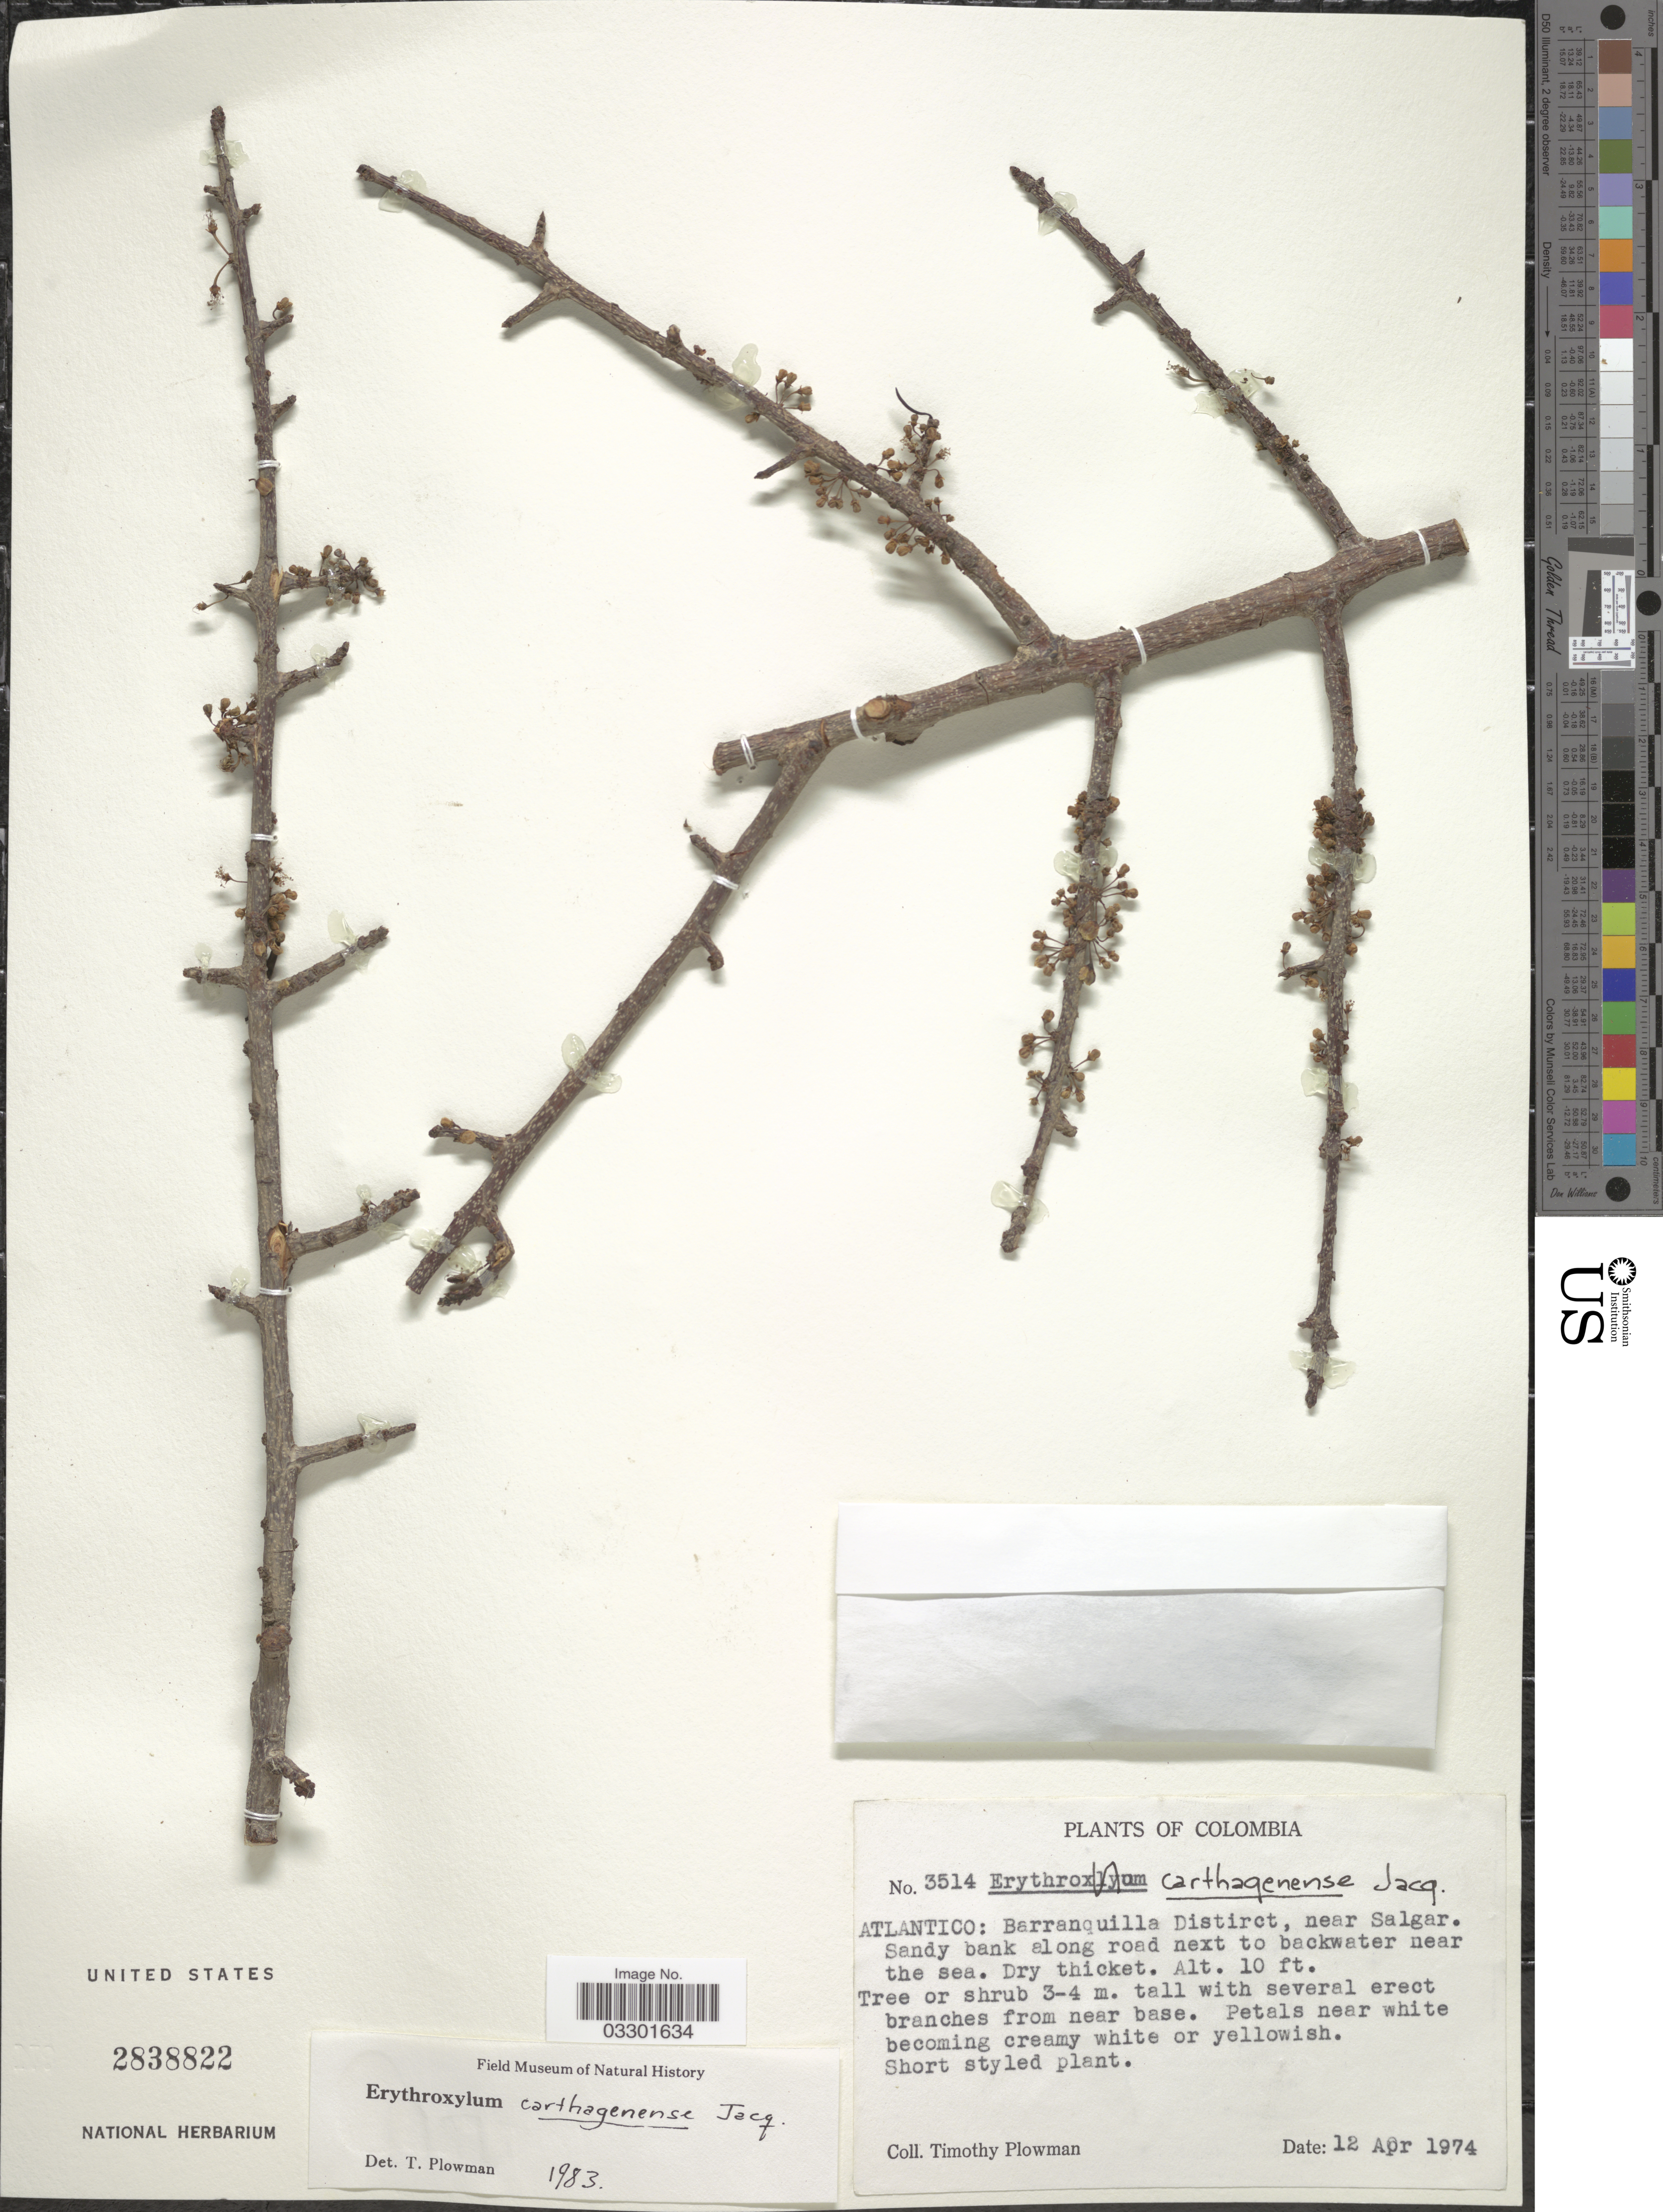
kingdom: Plantae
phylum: Tracheophyta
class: Magnoliopsida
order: Malpighiales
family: Erythroxylaceae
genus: Erythroxylum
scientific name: Erythroxylum carthagenense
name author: Jacq.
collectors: T. Plowman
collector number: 3514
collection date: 1974-04-12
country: Colombia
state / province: Atlántico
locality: Barranquilla District, near Salgar. Sandy bank along road next to backwater near the sea.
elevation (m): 3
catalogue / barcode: US 2838822